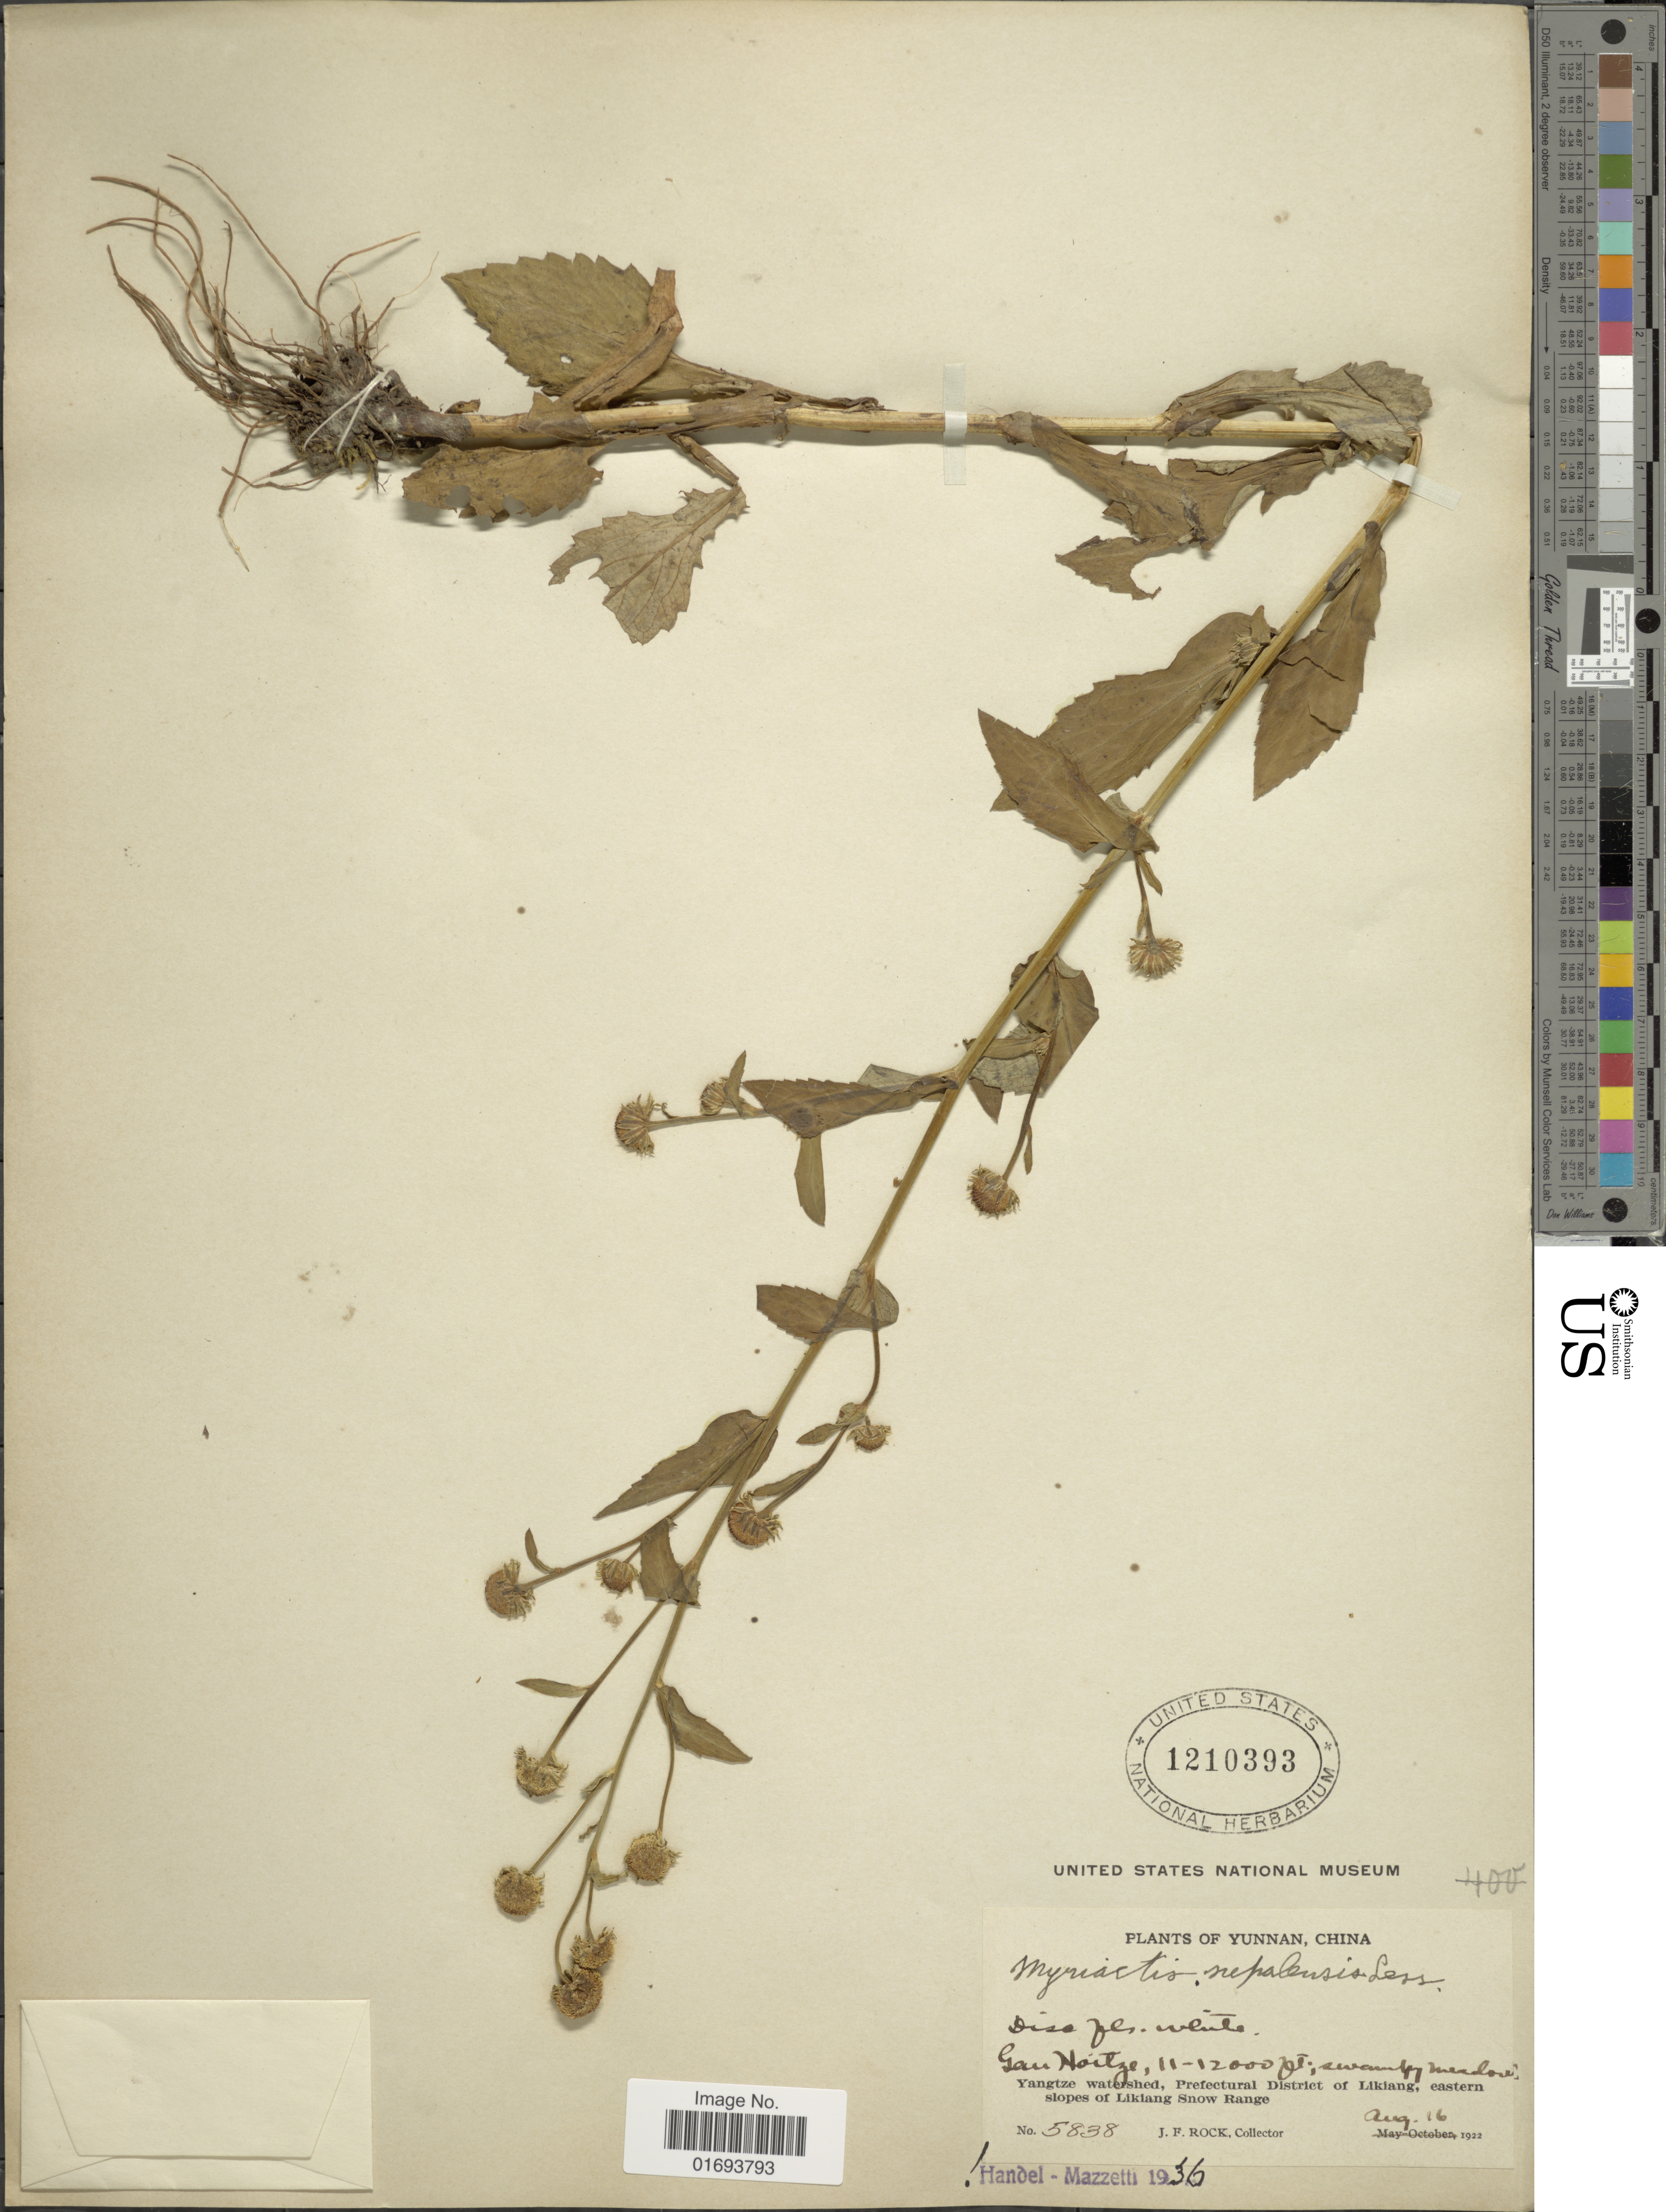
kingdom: Plantae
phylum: Tracheophyta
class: Magnoliopsida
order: Asterales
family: Asteraceae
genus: Myriactis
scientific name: Myriactis nepalensis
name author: Less.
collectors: J. Rock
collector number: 5838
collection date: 1922-08-16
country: China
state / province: Yunnan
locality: Yunnan, China. Gau Noitze, Yangtze watershed, Prefectural District of Likiang, eastern slpopes of Likiang Snow Range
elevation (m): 3353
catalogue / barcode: US 1210393